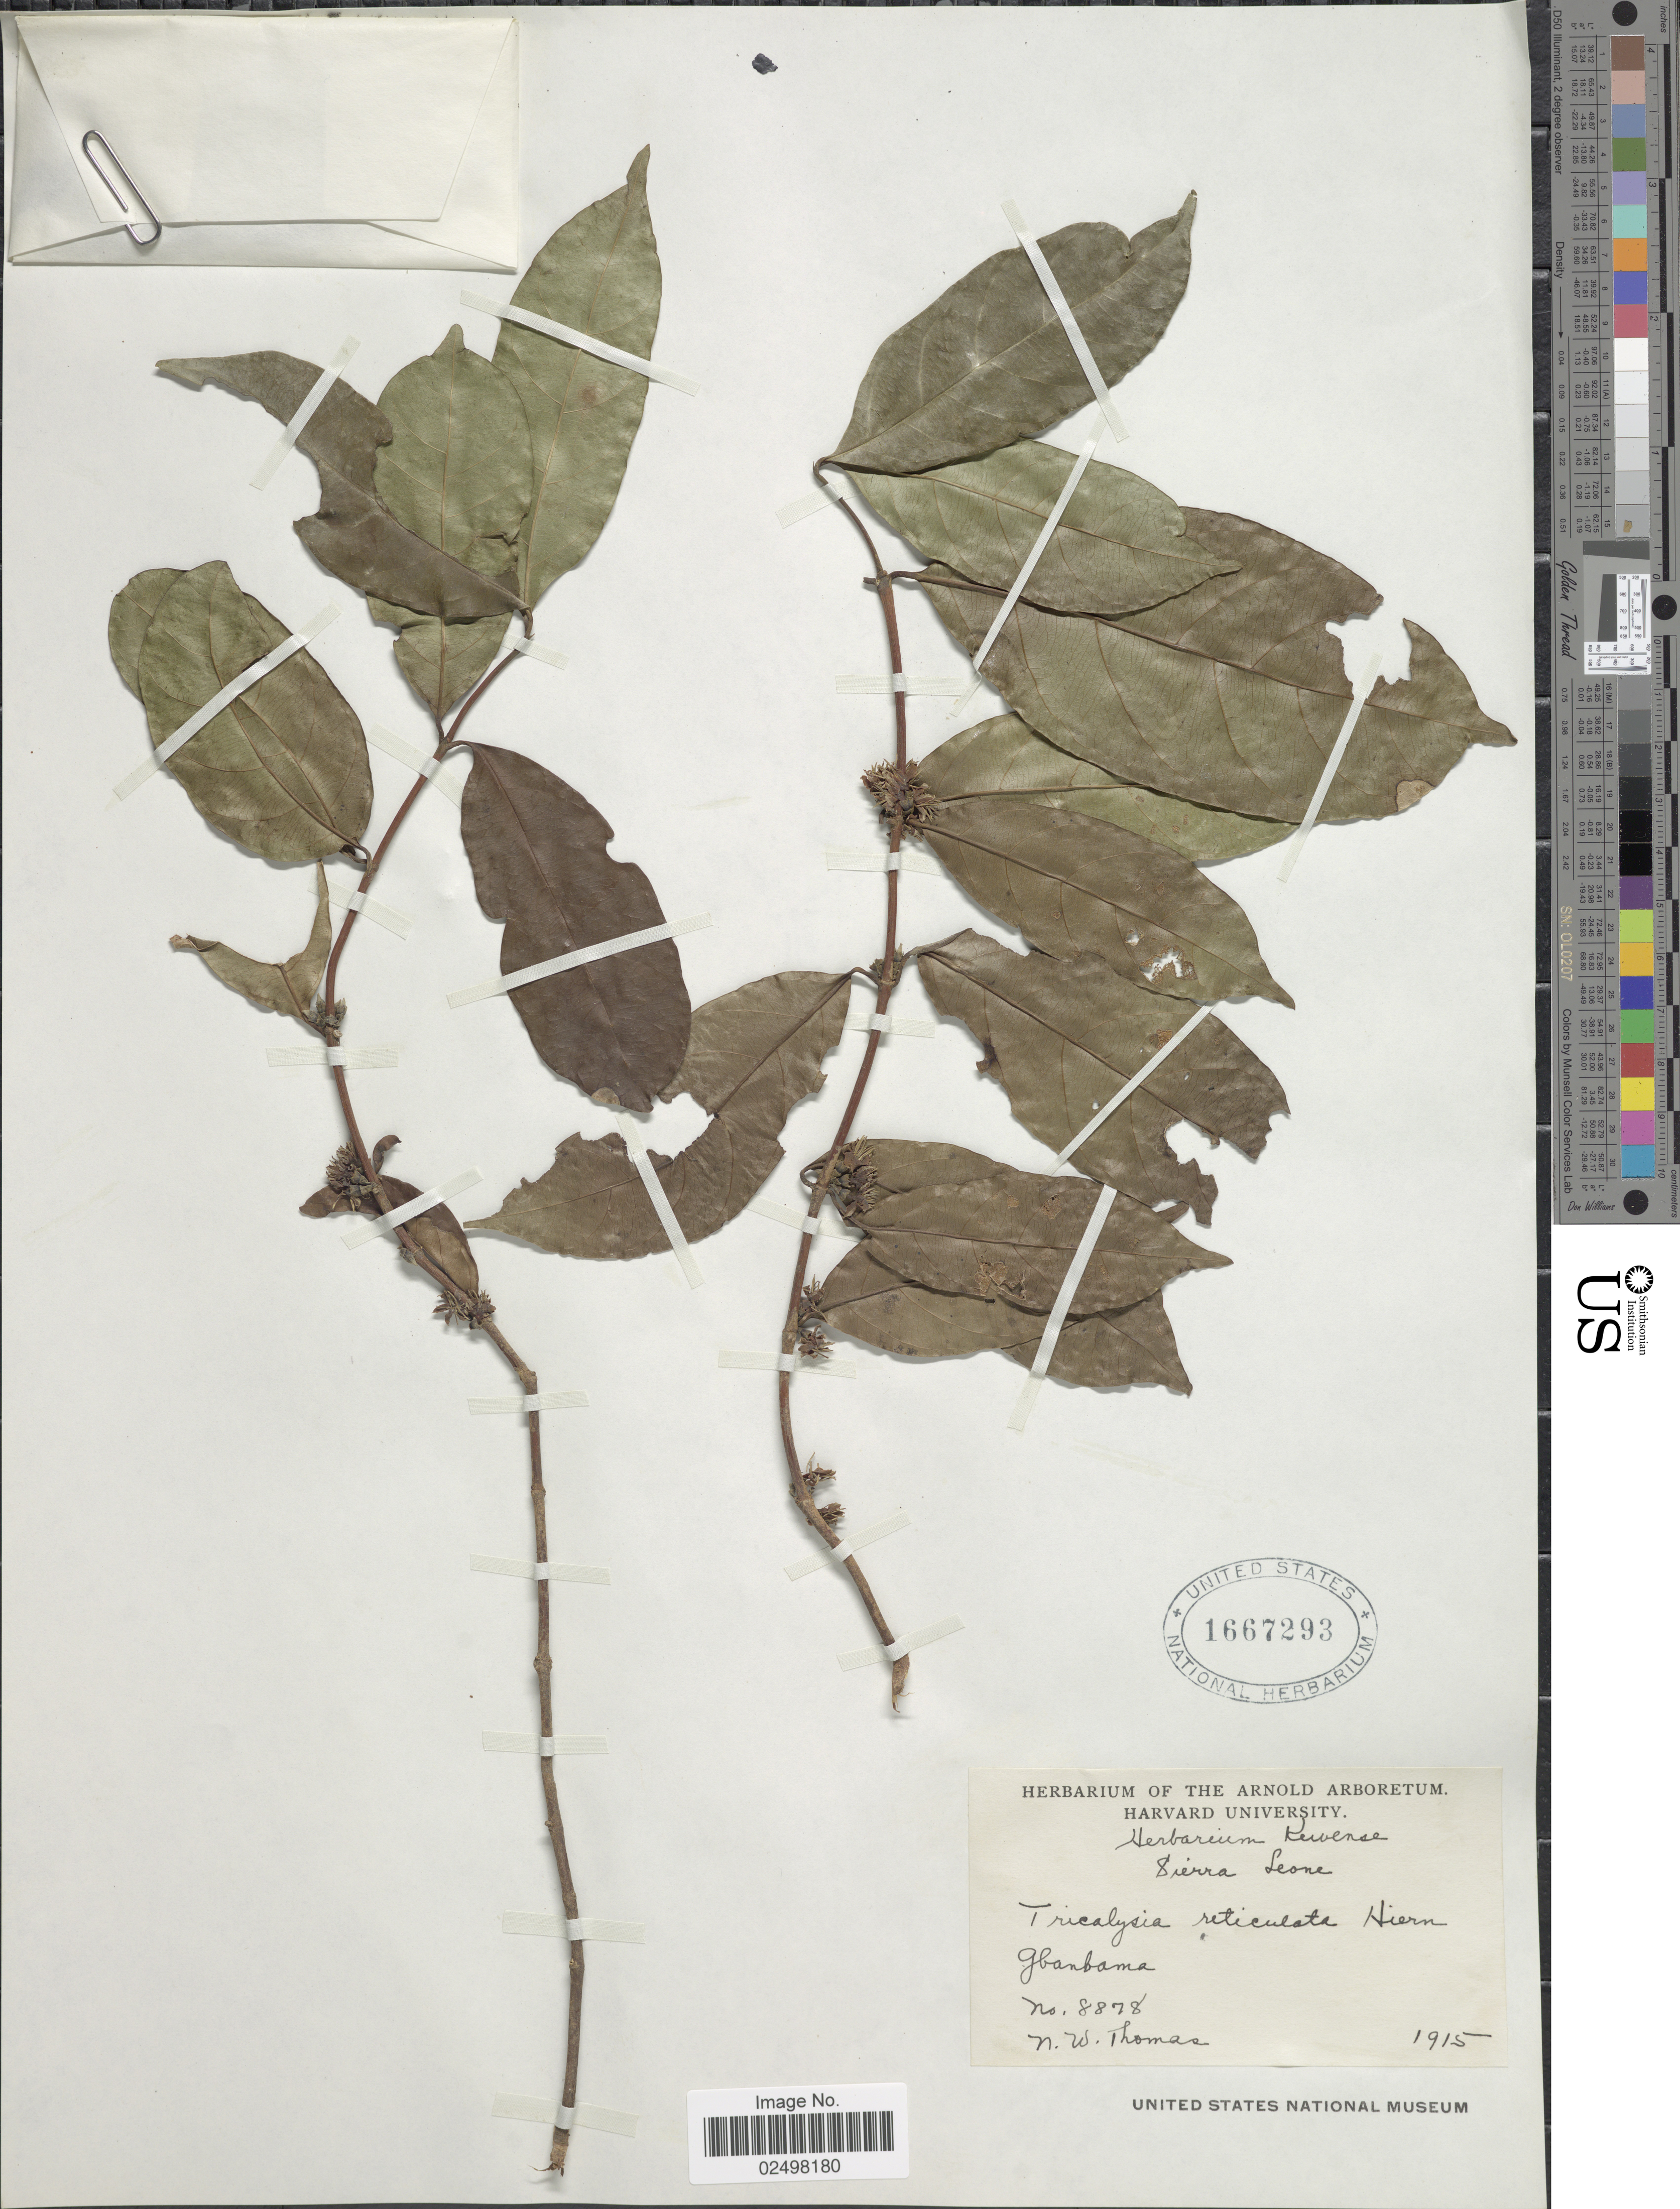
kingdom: Plantae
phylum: Tracheophyta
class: Magnoliopsida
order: Gentianales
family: Rubiaceae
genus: Tricalysia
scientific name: Tricalysia reticulata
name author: (Benth.) Hiern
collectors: N. Thomas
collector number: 8878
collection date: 1915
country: Sierra Leone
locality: Gbanbama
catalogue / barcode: US 1667293